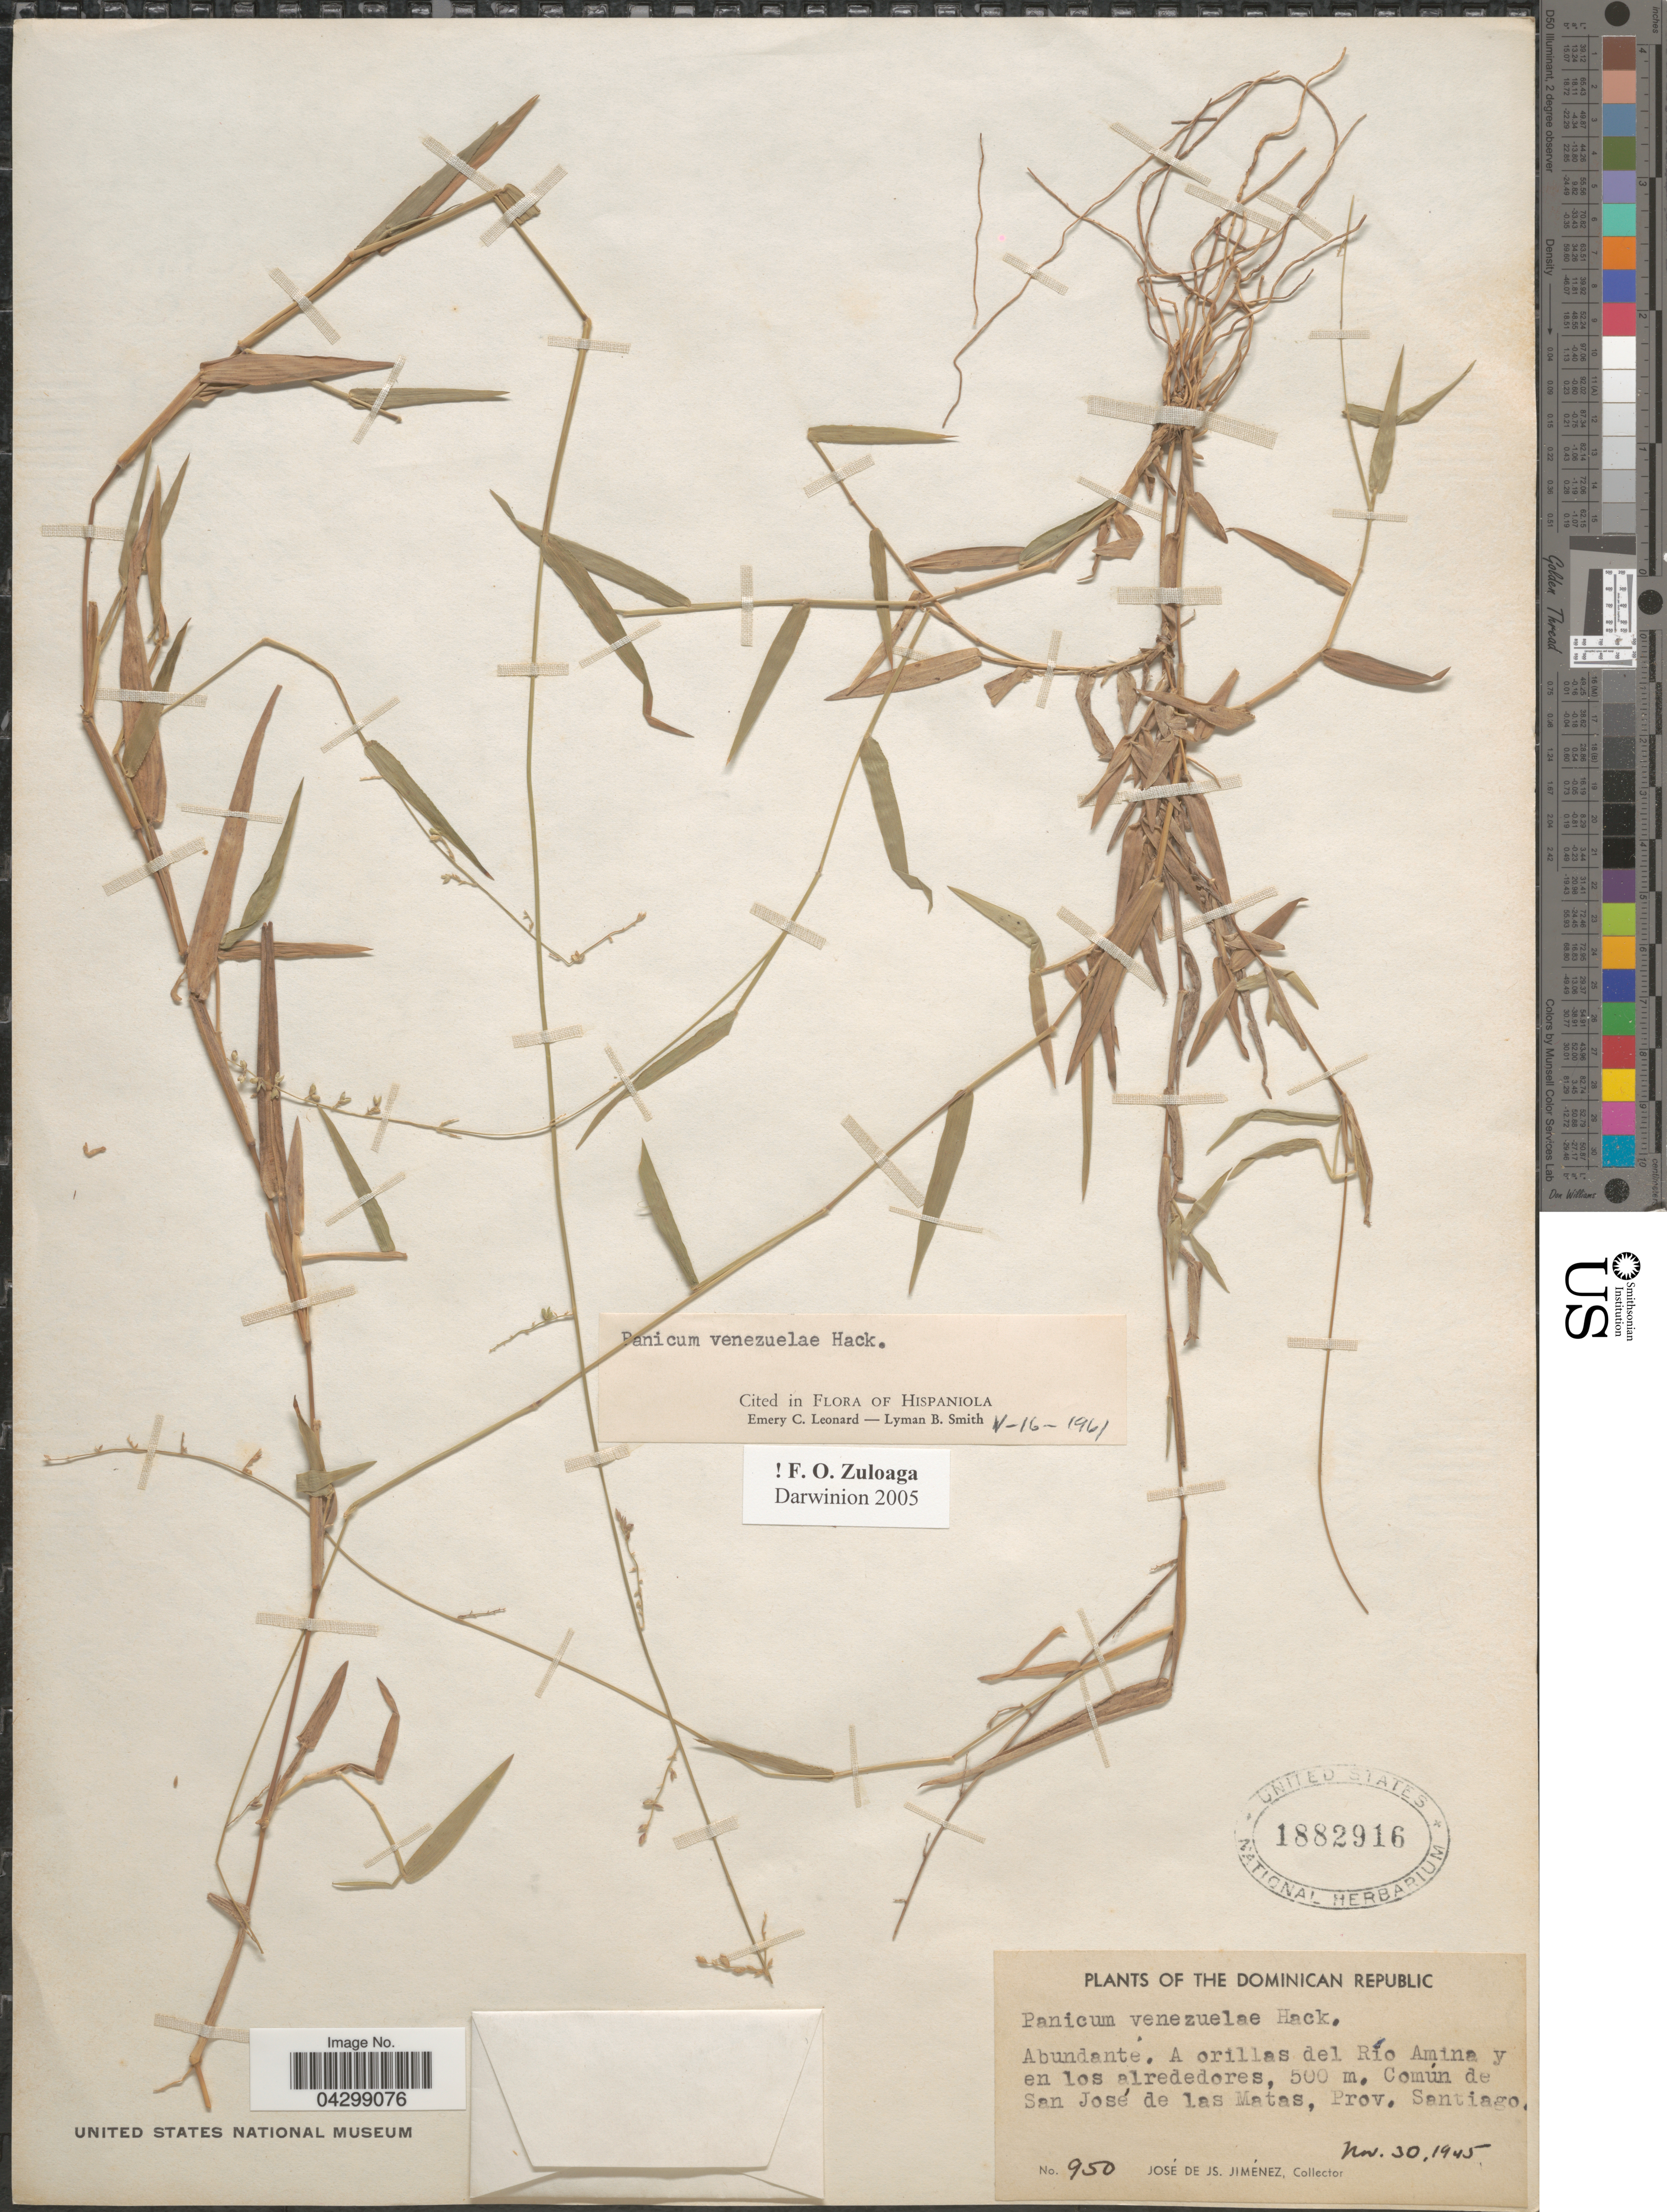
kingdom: Plantae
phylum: Tracheophyta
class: Liliopsida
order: Poales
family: Poaceae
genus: Panicum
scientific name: Panicum venezuelae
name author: Hack.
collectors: J. J. Jiménez Almonte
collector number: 950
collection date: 1945-11-30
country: Dominican Republic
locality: A orillas del Río Amina y en los alrededores. Común de San José de las Matas, Prov. Santiago.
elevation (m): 500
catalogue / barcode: US 1882916